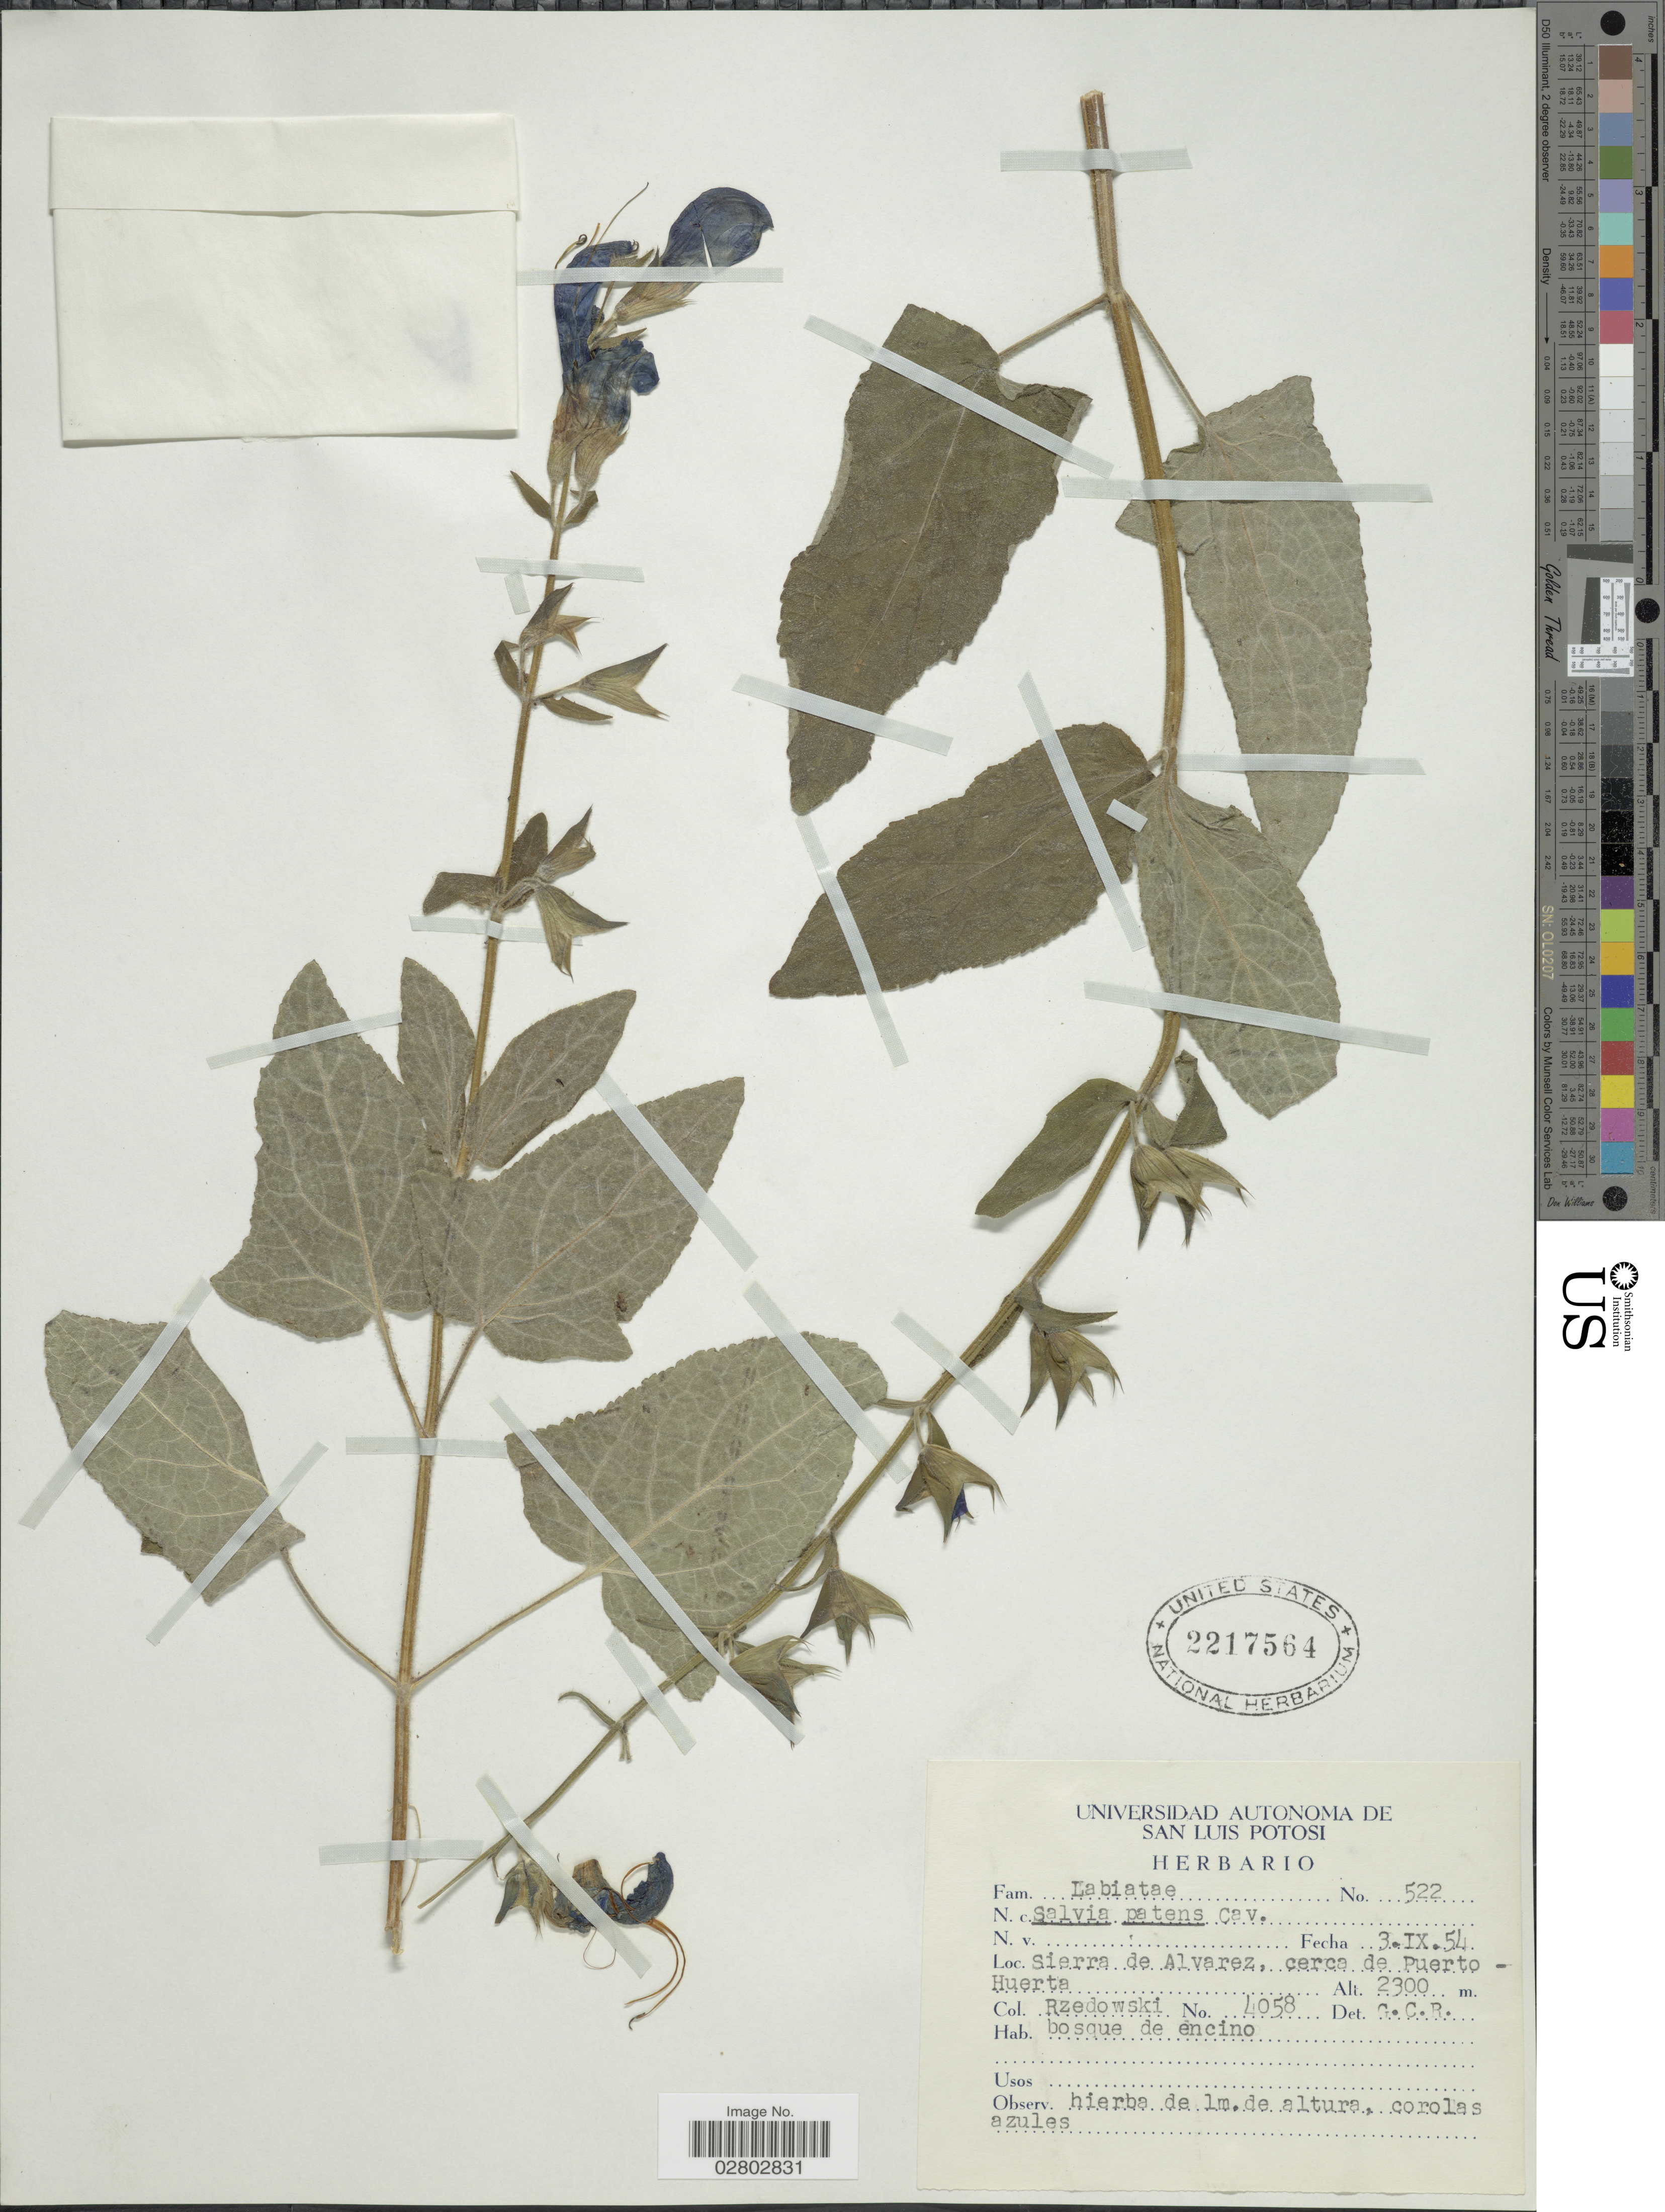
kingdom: Plantae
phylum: Tracheophyta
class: Magnoliopsida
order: Lamiales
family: Lamiaceae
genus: Salvia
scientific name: Salvia patens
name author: Cav.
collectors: Rzedowski, --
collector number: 4058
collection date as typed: Transcribed d/m/y: 3/9/54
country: Mexico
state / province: San Luis Potosí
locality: Sierra de Alvarez, cerca de Puerto-Huerta.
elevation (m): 2300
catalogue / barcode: US 2217564